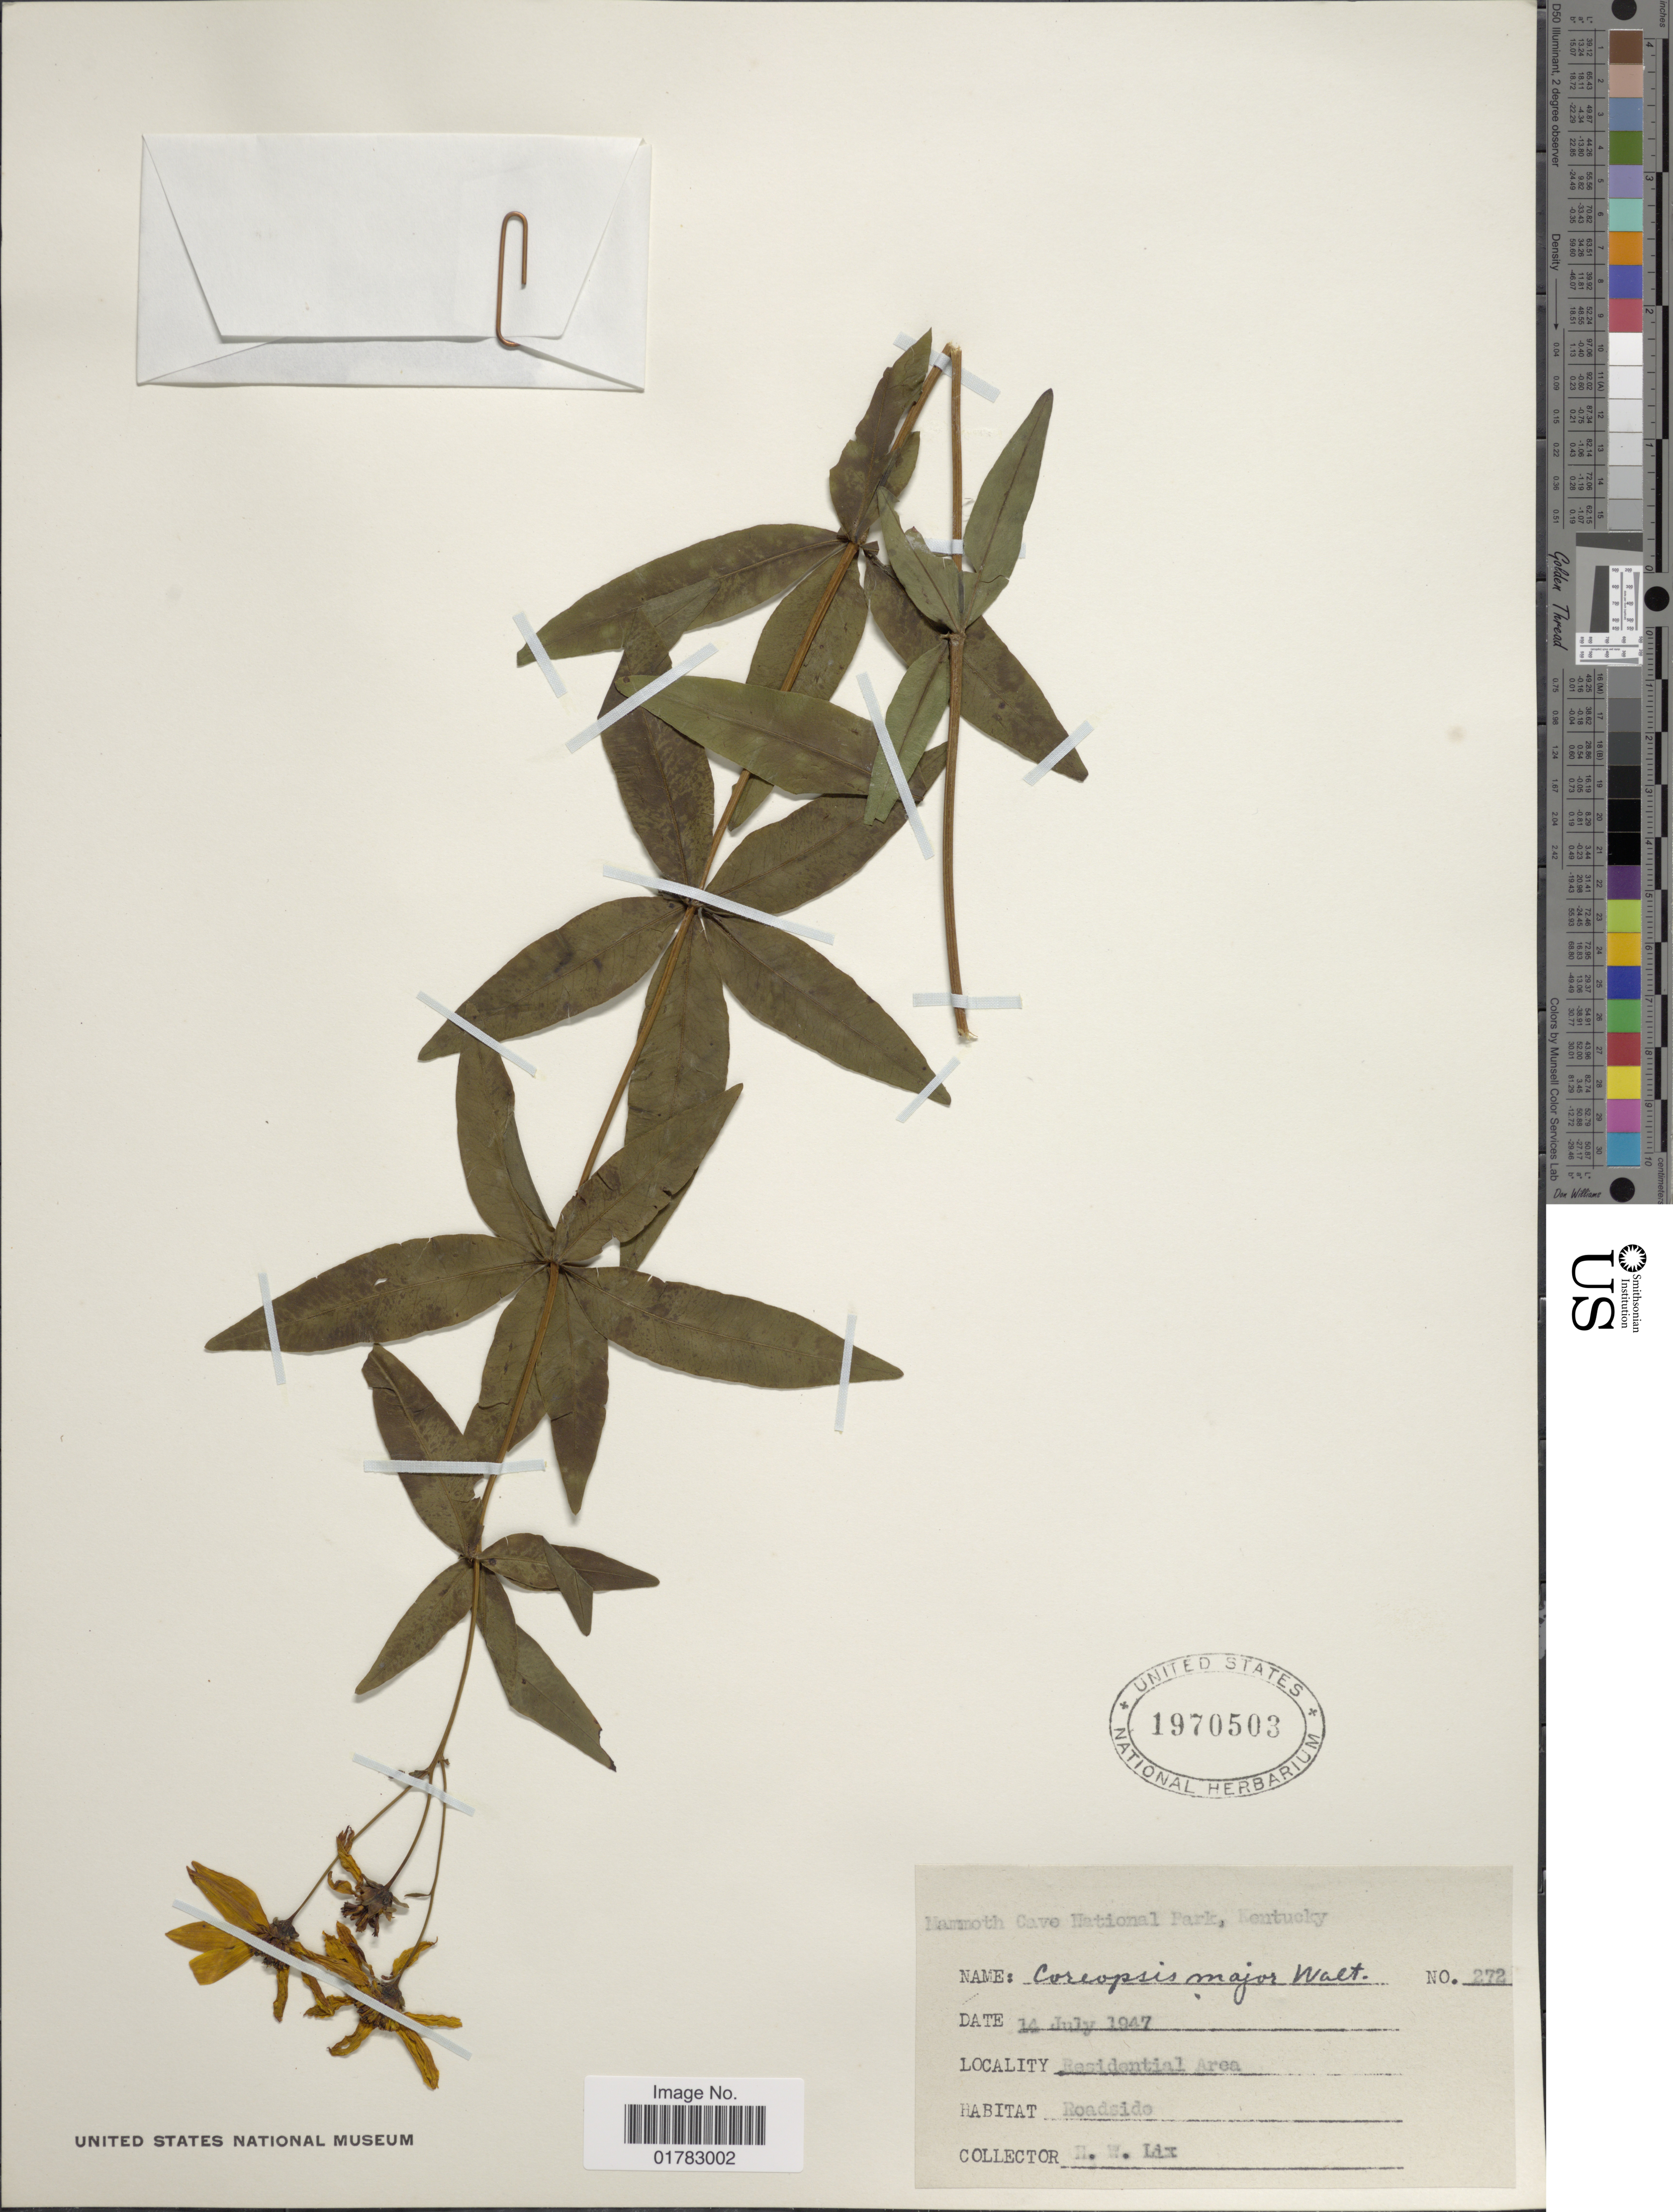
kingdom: Plantae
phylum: Tracheophyta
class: Magnoliopsida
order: Asterales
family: Asteraceae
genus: Coreopsis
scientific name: Coreopsis major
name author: Walter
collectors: H. W. Lix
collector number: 272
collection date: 1947-07-14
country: United States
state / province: Kentucky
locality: Mammoth Cave National Park, Residential Area, roadside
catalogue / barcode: US 1970503